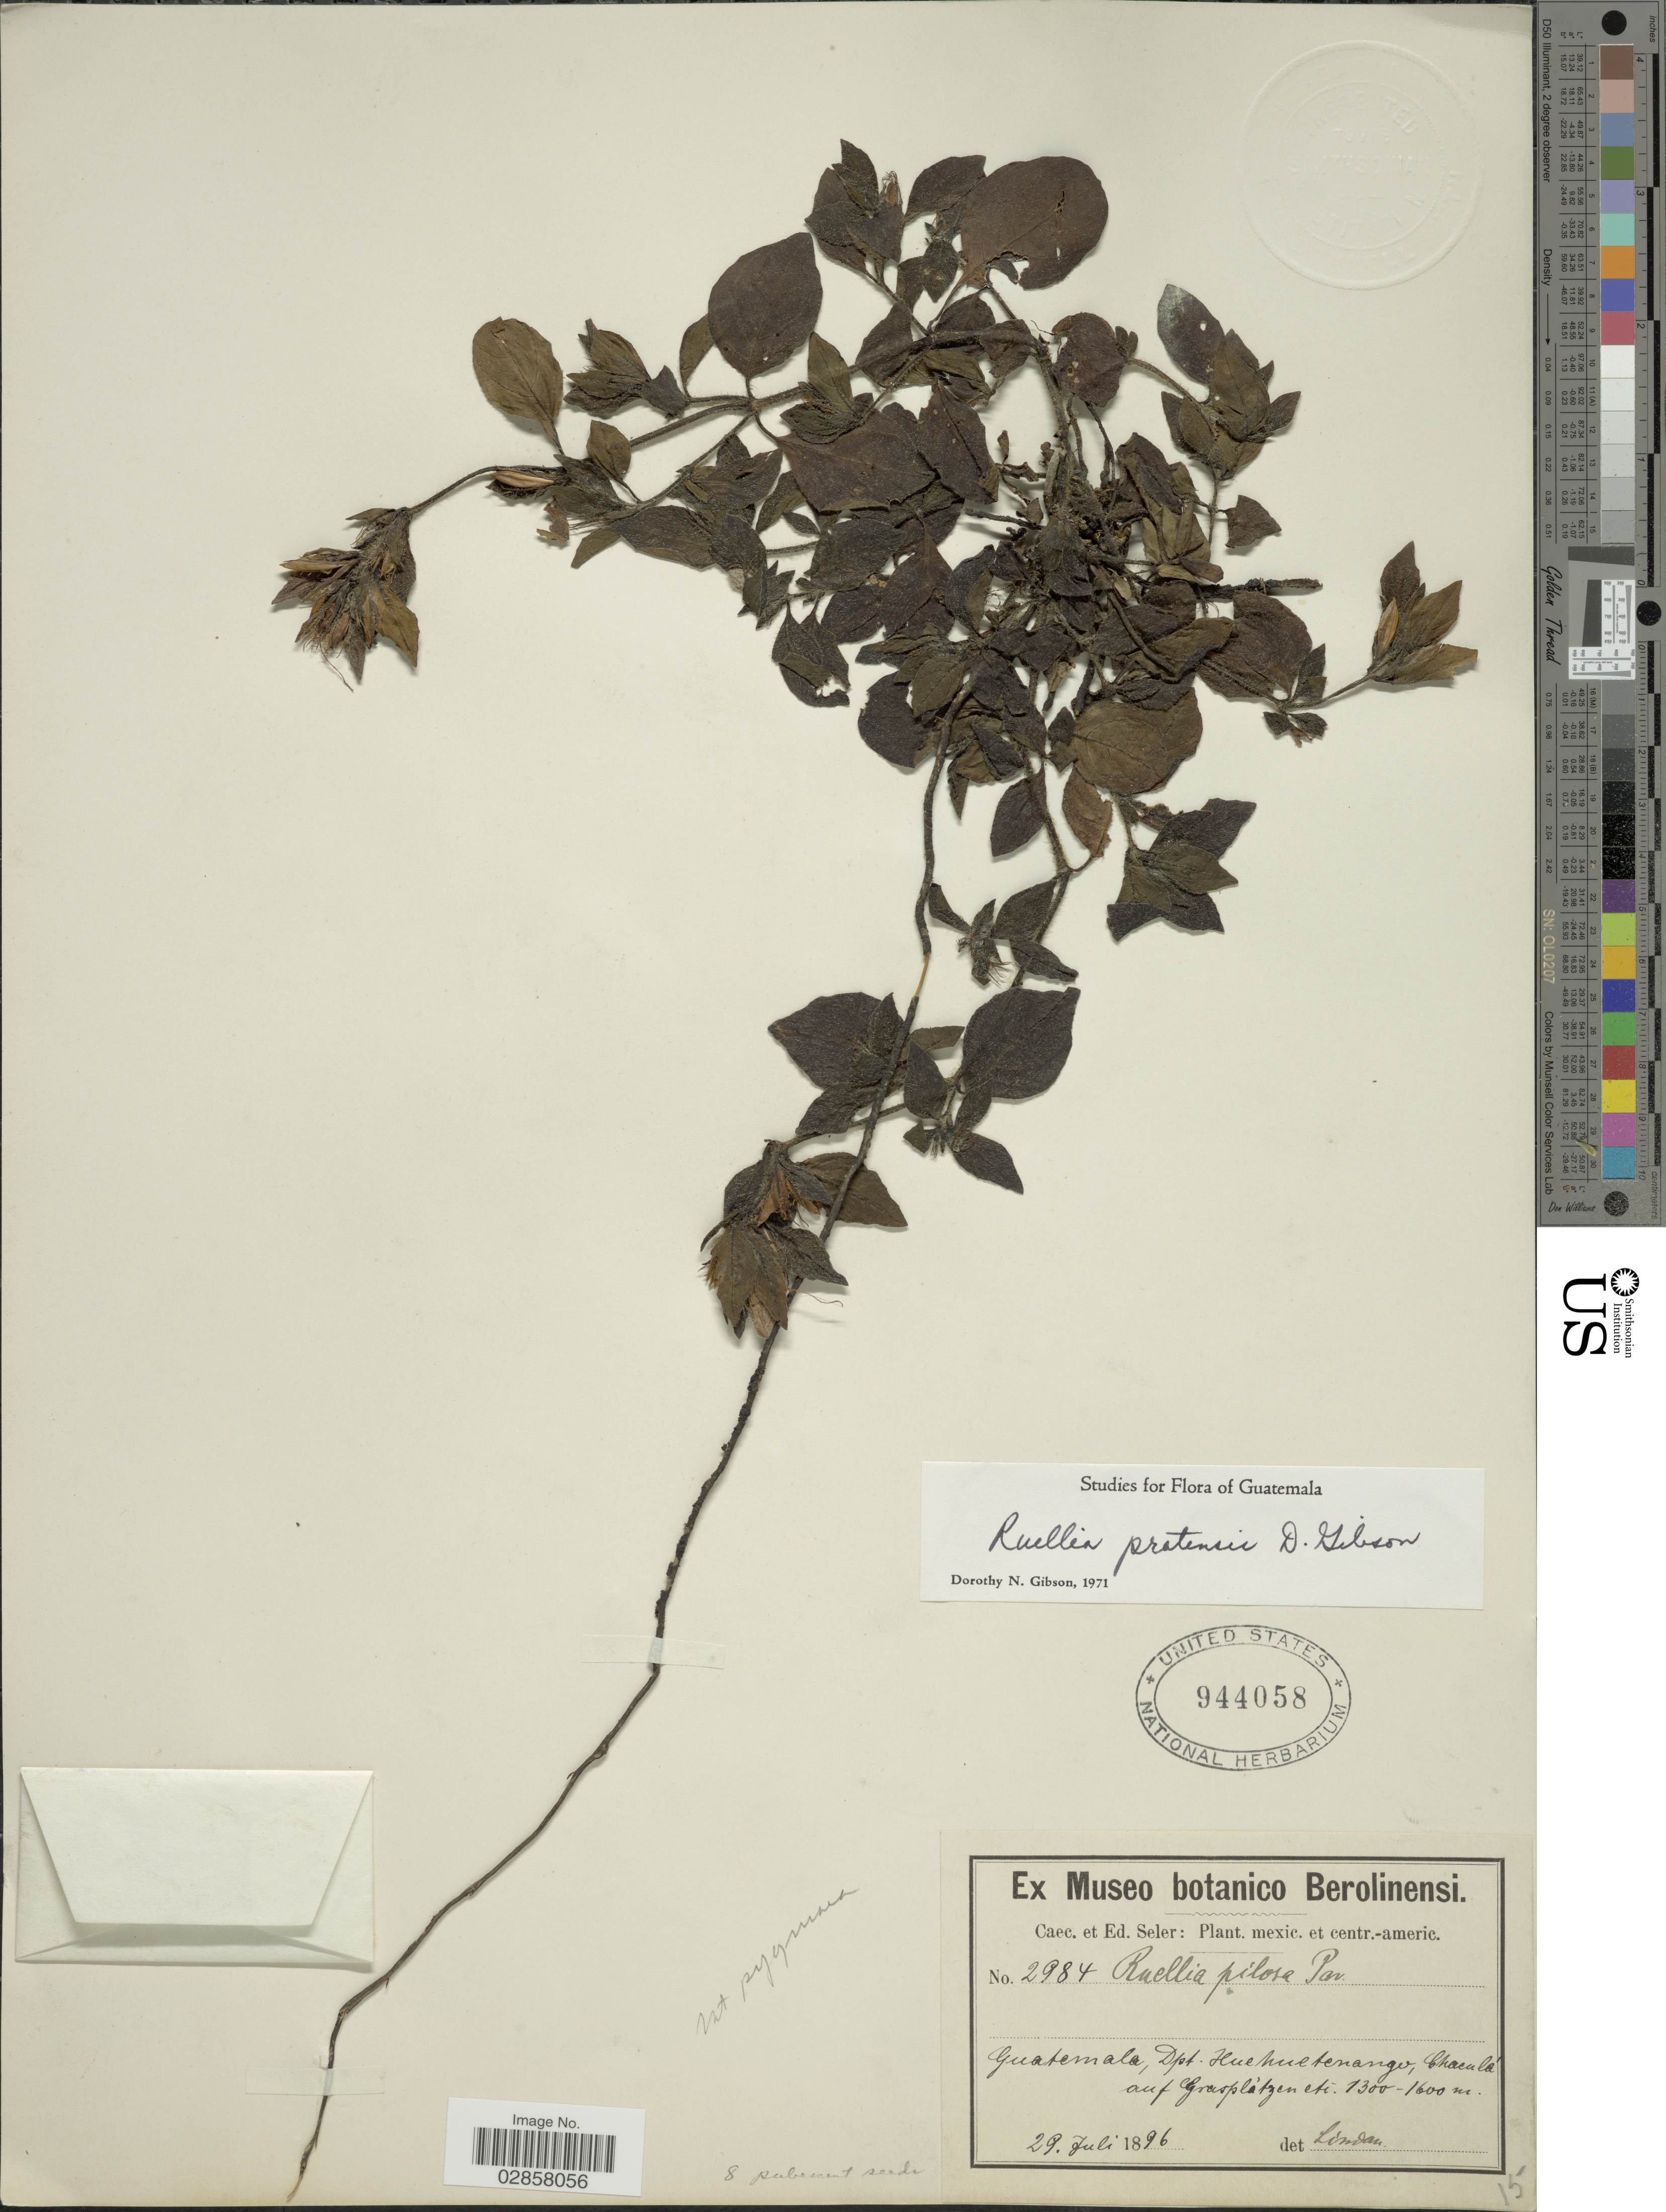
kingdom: Plantae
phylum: Tracheophyta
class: Magnoliopsida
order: Lamiales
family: Acanthaceae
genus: Ruellia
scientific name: Ruellia pratensis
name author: D.N. Gibson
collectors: ex Caec. et Ed Seler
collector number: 2984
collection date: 1896-07-29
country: Guatemala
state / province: Huehuetenango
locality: Chaculá aud Grasplátzen etc.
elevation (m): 1300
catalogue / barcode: US 944058